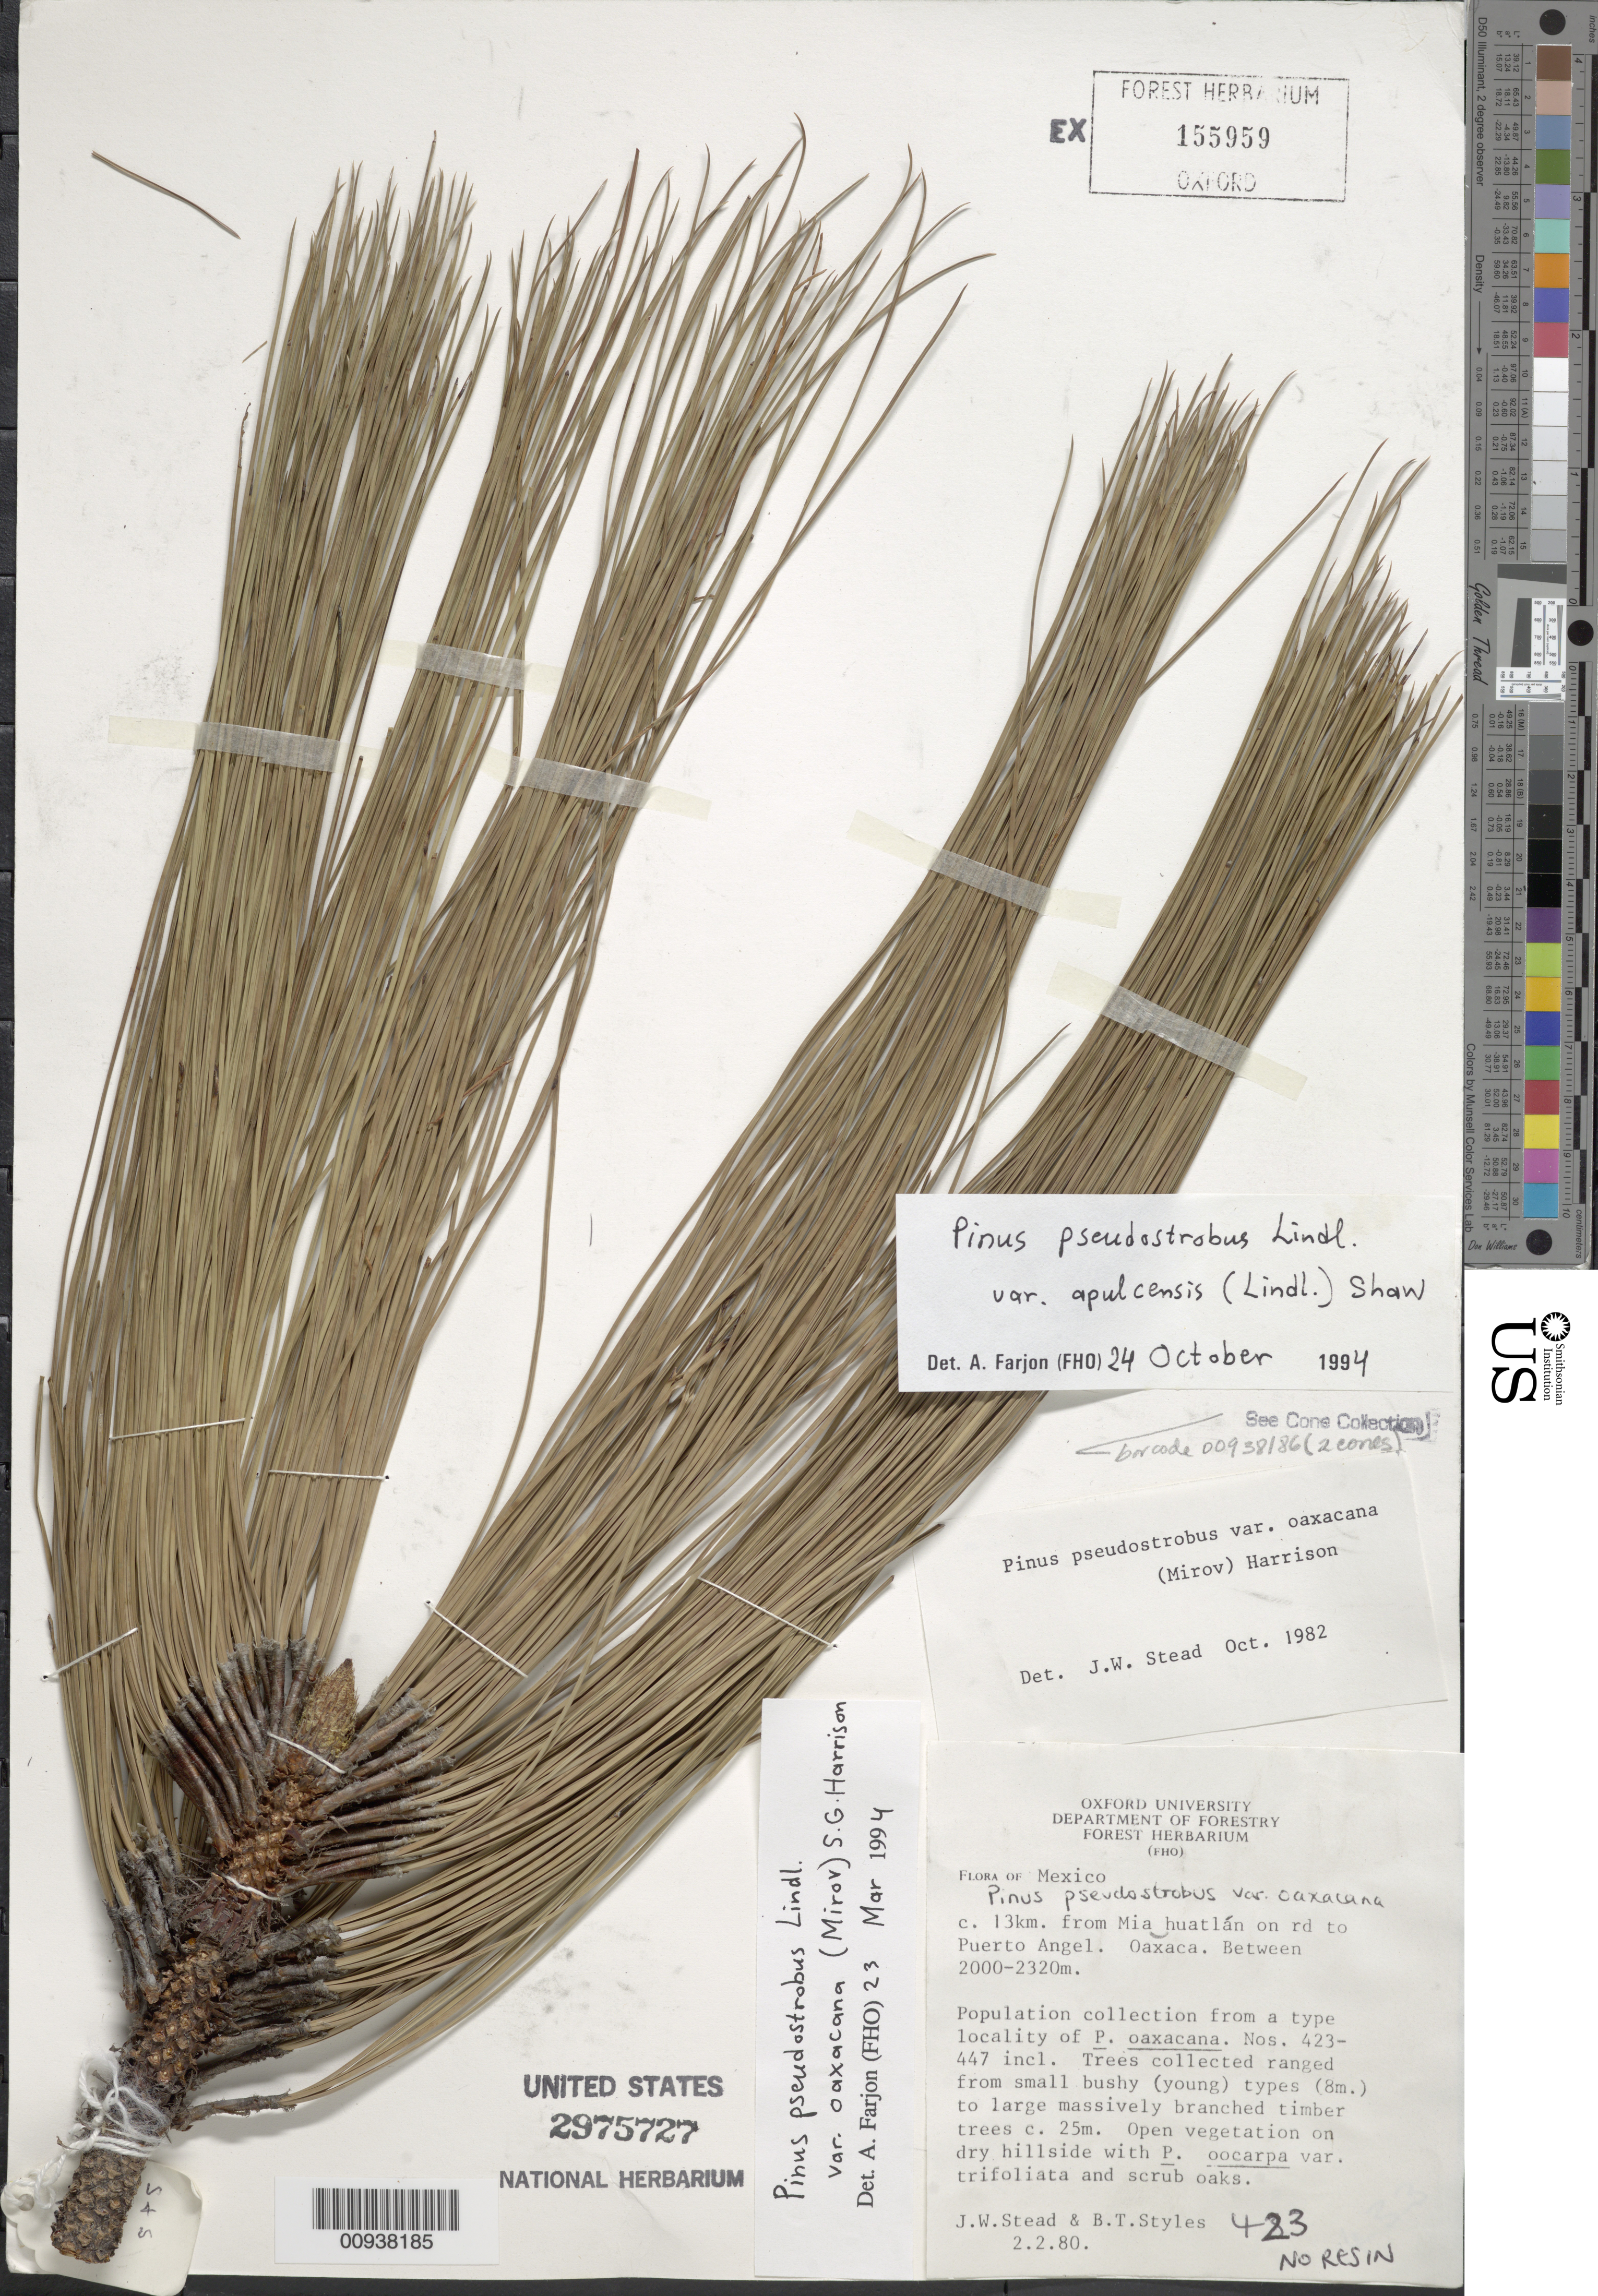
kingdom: Plantae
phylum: Tracheophyta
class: Pinopsida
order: Pinales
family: Pinaceae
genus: Pinus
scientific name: Pinus pseudostrobus var. apulcensis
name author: (Shaw) Lindl.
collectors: J. Stead & B. T. Styles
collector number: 423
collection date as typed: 02 Feb 1980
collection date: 1980-02-02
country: Mexico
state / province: Oaxaca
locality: C. 13 km. from Miahuatlán on road to Puerto Angel.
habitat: Open vegetation on dry hillside with P. oocarpa var trifoliata and scrub oaks.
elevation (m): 2320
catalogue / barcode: US 2975727